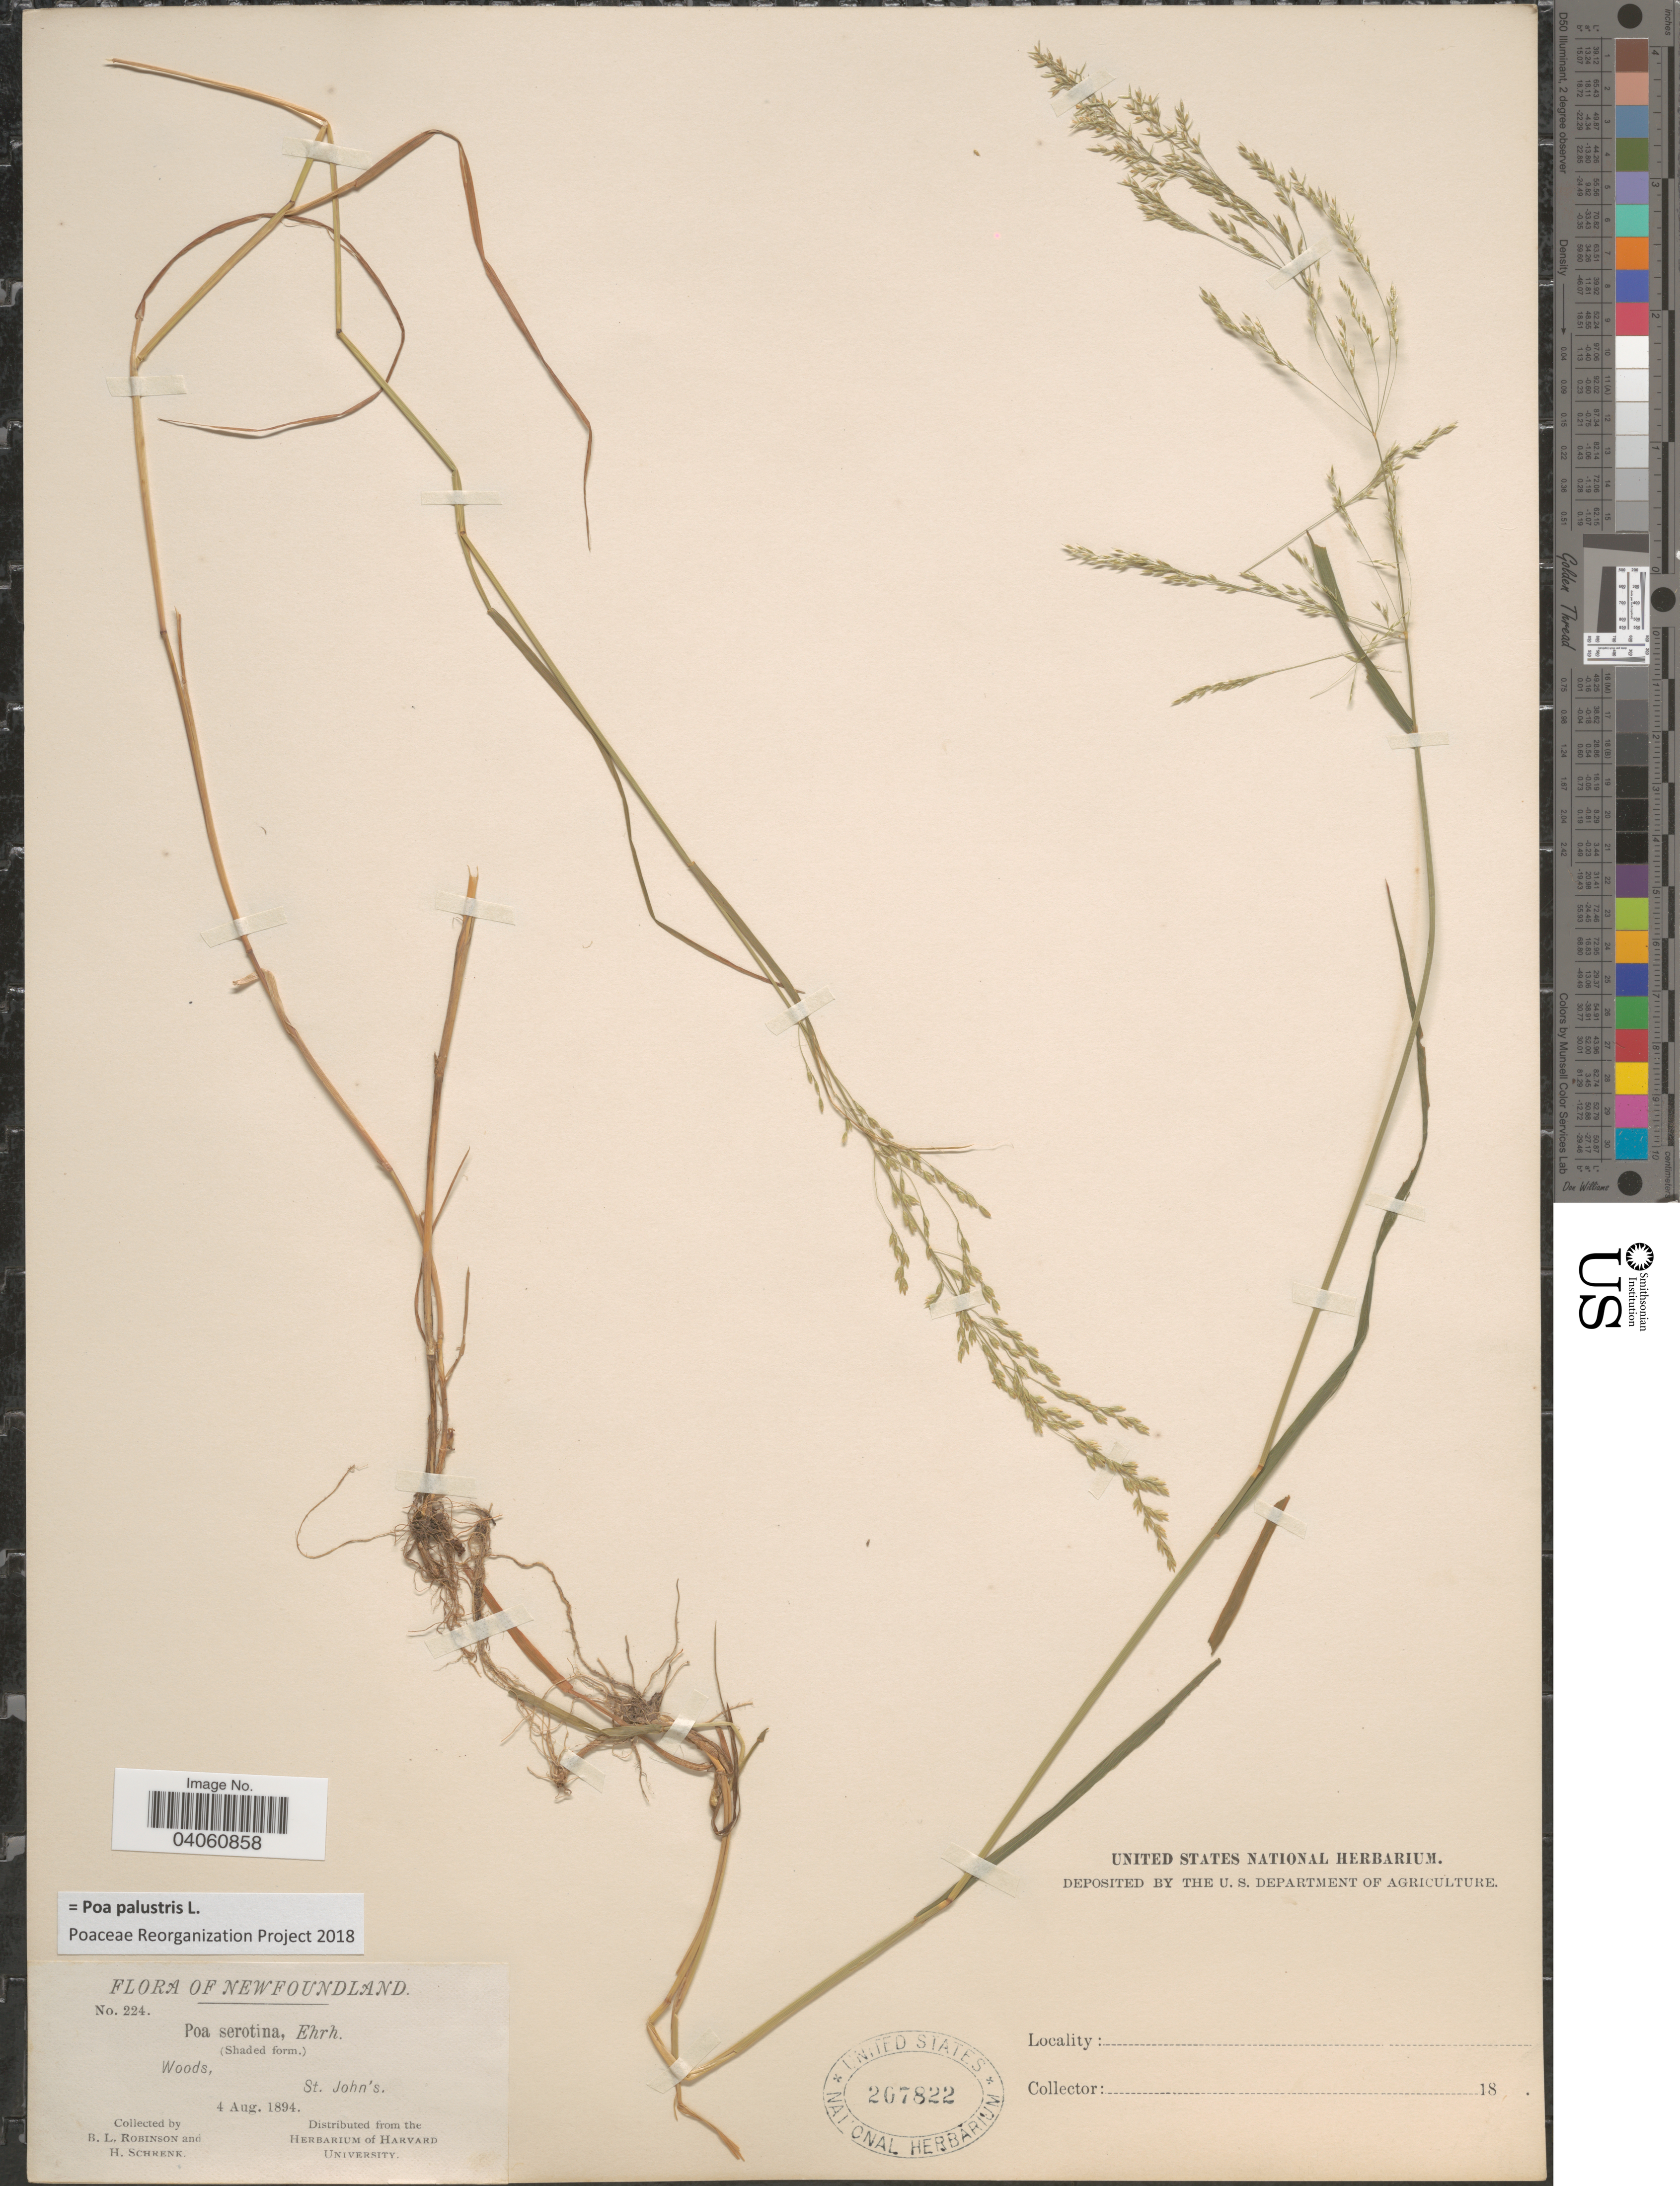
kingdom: Plantae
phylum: Tracheophyta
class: Liliopsida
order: Poales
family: Poaceae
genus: Poa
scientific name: Poa palustris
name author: L.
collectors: B. L. Robinson & H. Schrenk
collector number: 224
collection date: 1894-08-04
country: Canada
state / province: Newfoundland and Labrador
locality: St. John's.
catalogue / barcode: US 207822